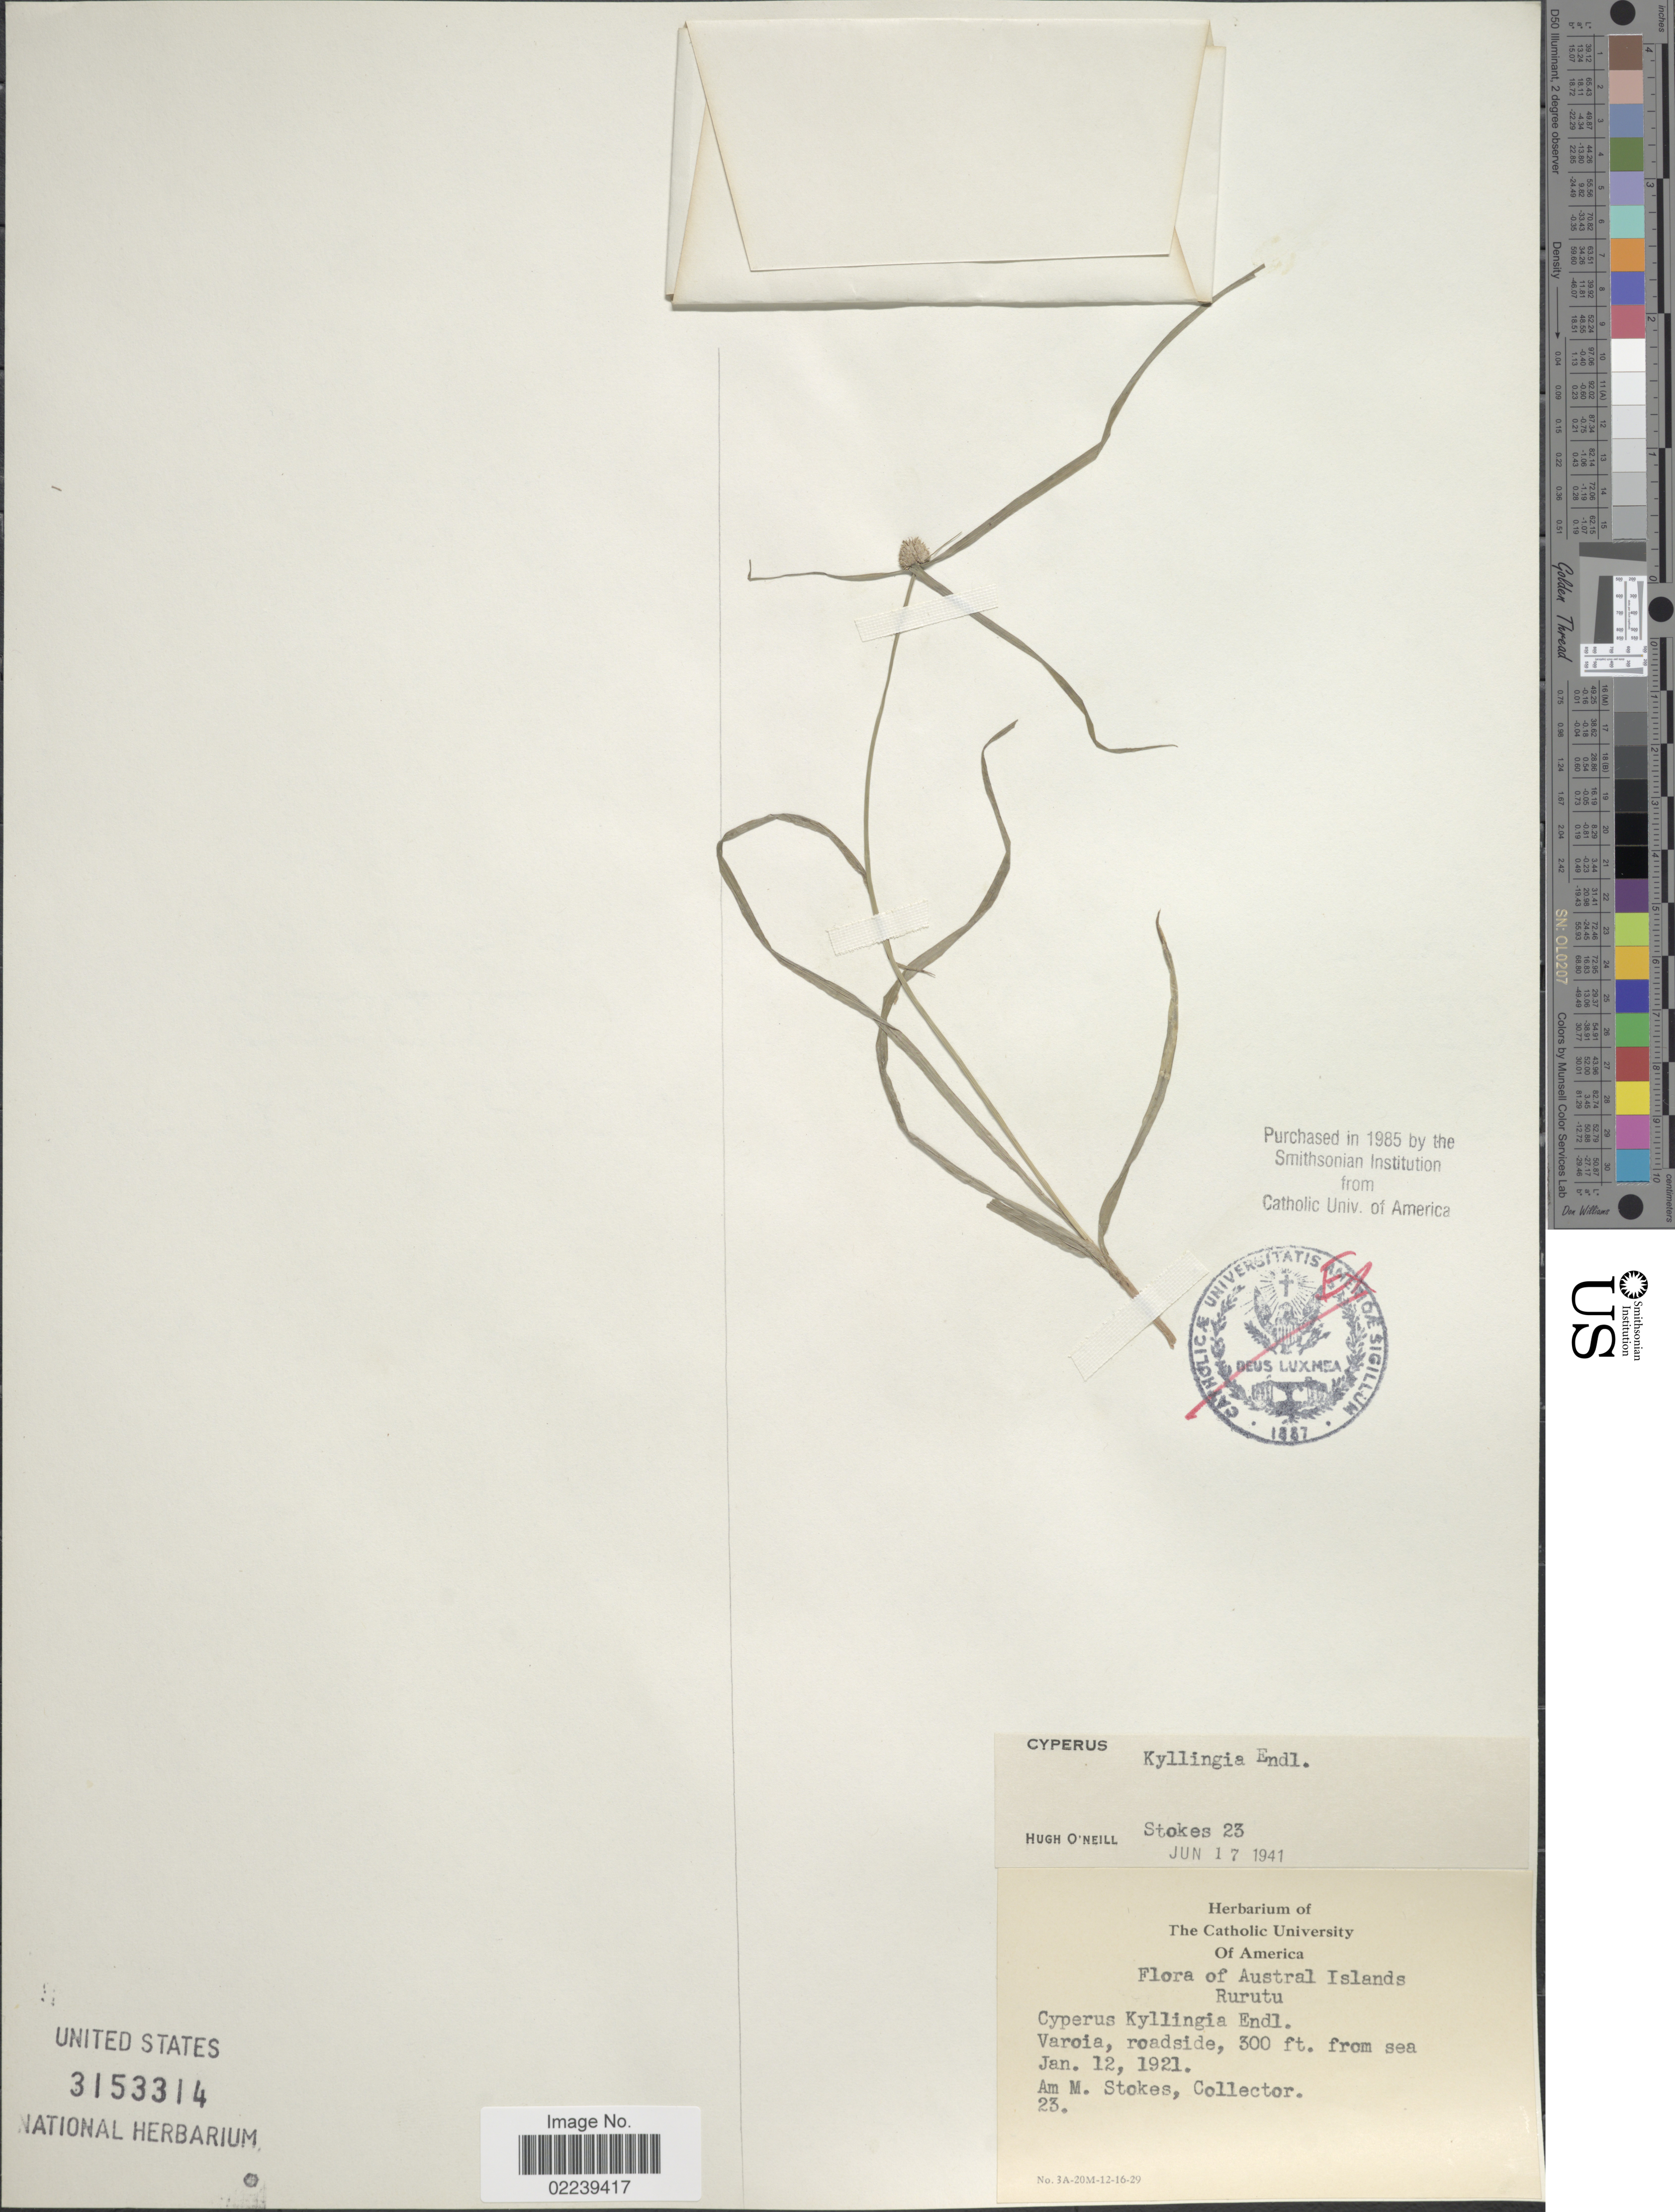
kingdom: Plantae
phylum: Tracheophyta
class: Liliopsida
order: Poales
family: Cyperaceae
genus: Cyperus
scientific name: Cyperus mindorensis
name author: (Steud.) Huygh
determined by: Strong, M. T., (US), Smithsonian Institution - National Museum of Natural History (UNITED STATES)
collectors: A. M. Stokes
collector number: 23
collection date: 1921-01-12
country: French Polynesia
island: Rurutu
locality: Australis Islands, Rurutu, Varoia, roadside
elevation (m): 91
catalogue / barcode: US 3153314